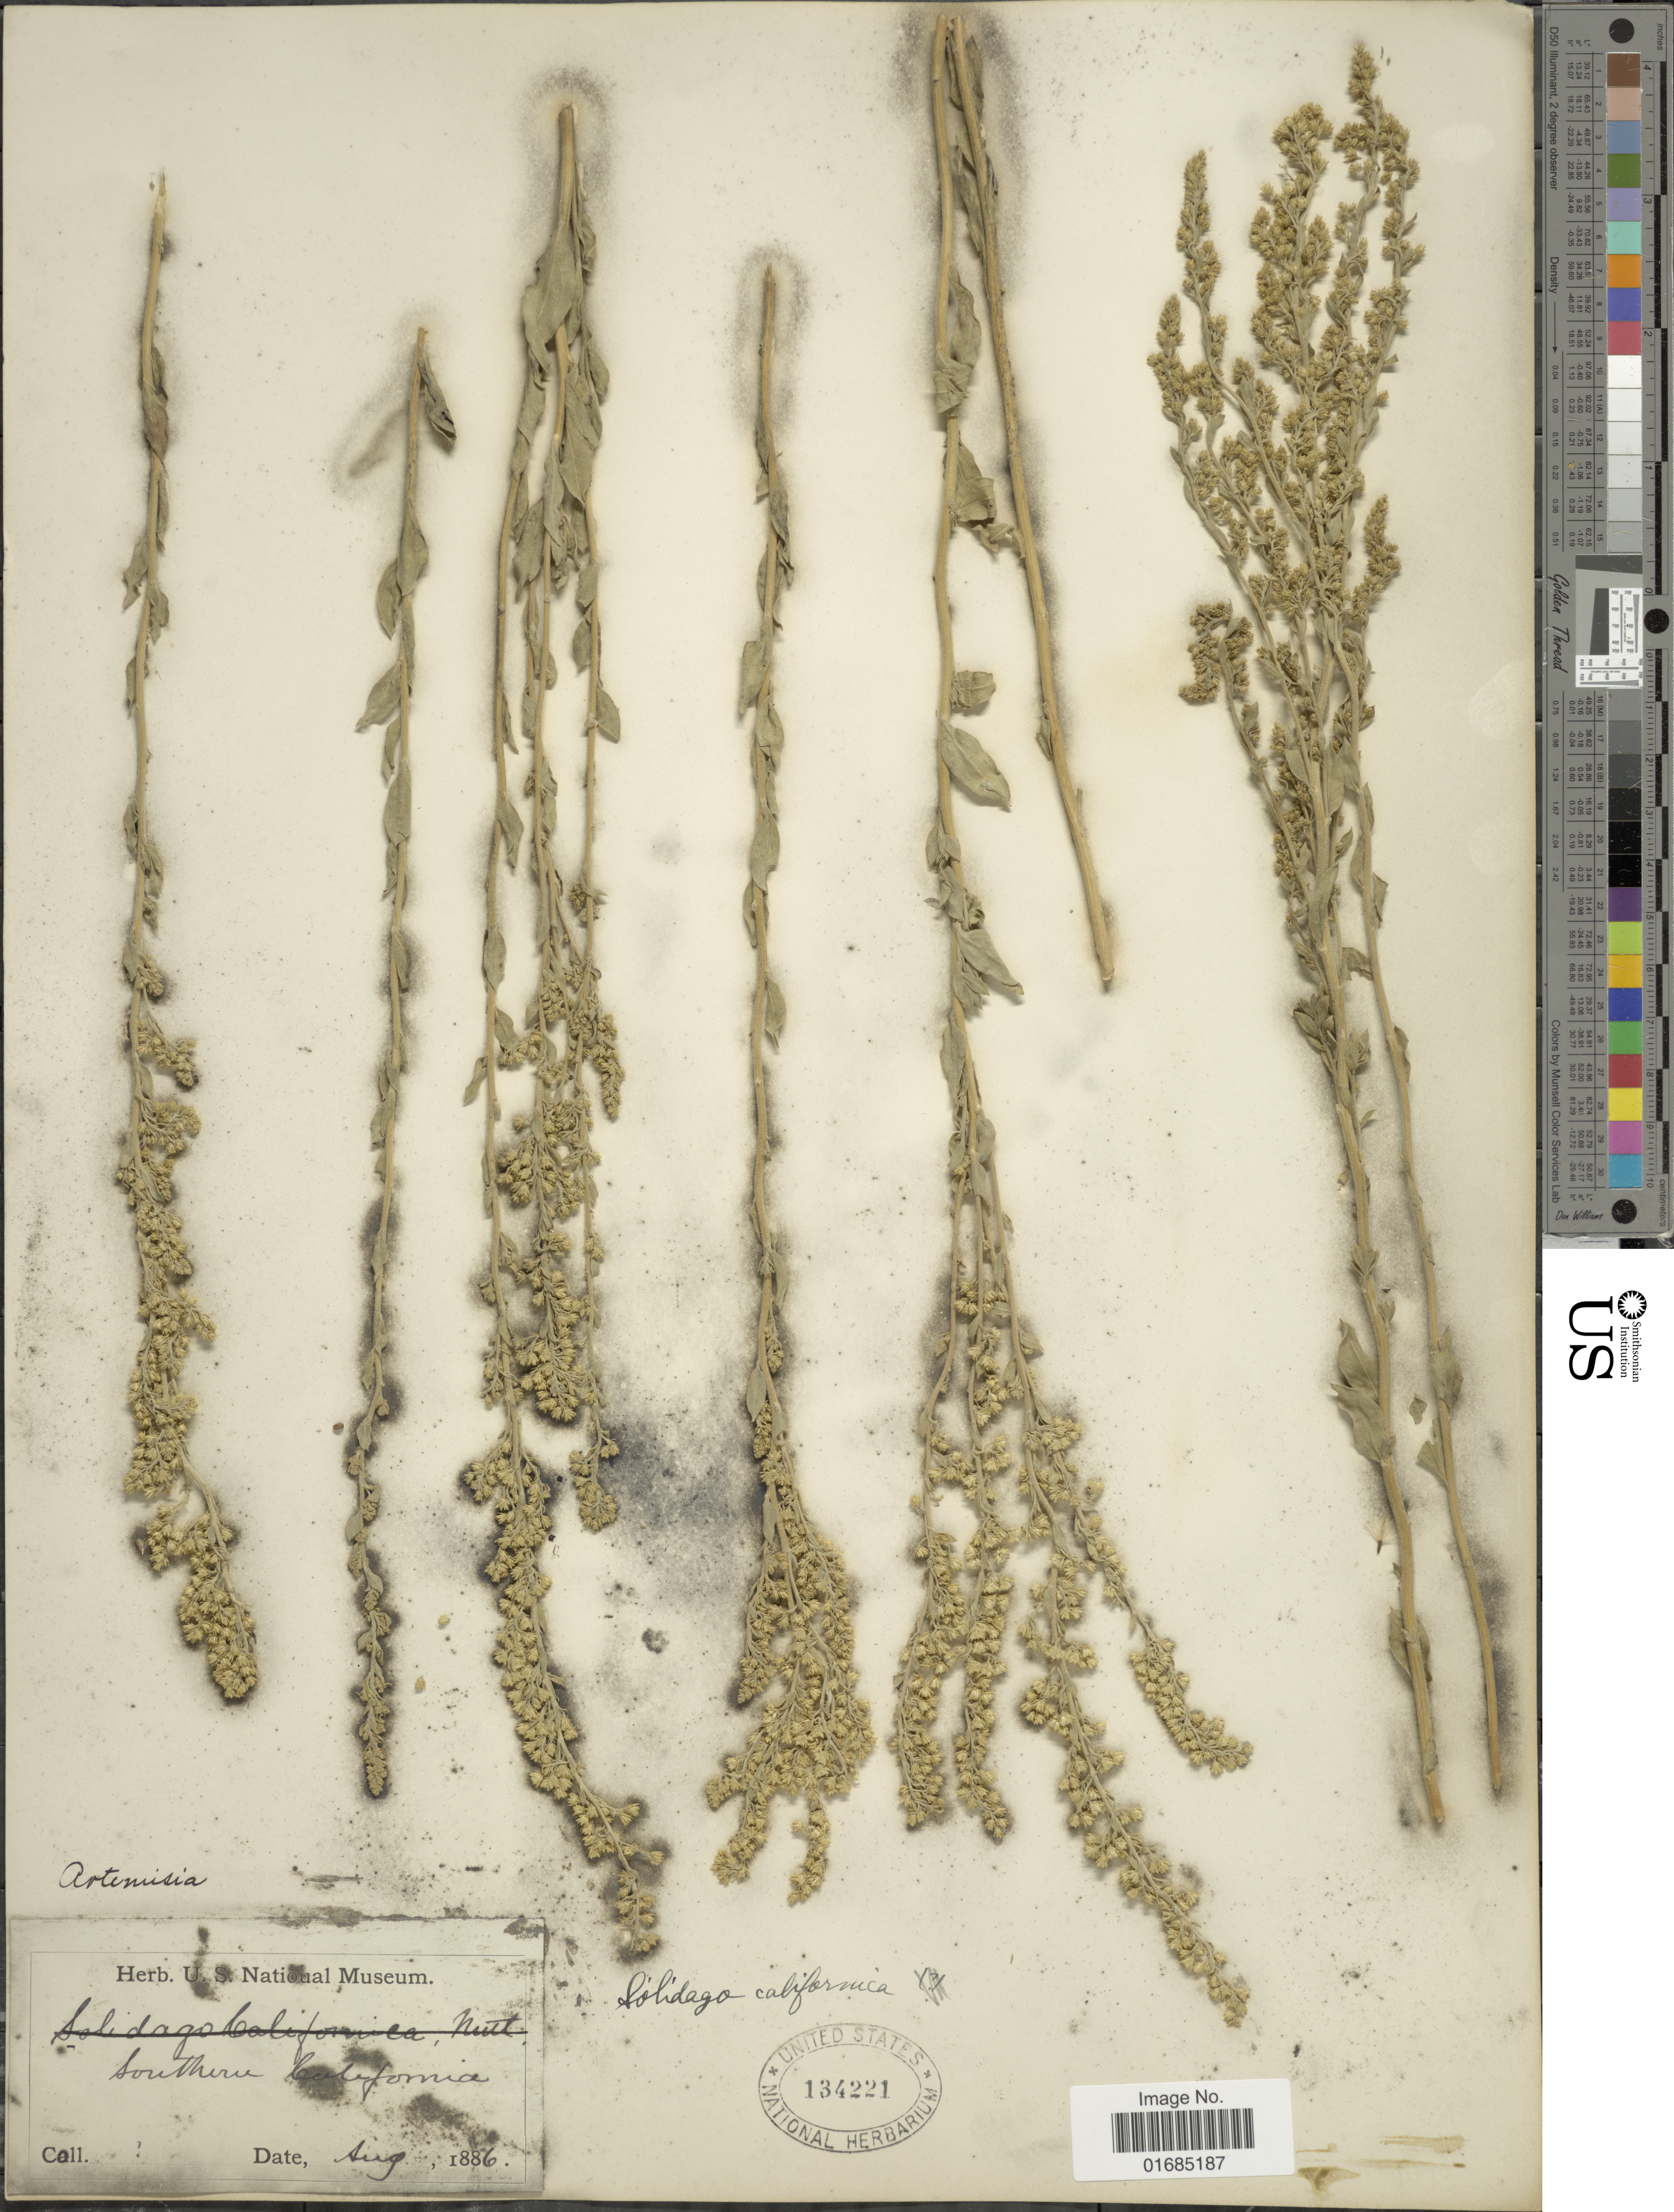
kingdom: Plantae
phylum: Tracheophyta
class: Magnoliopsida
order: Asterales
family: Asteraceae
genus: Solidago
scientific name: Solidago californica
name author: Nutt.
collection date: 1886-08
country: United States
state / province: California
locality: Southern California.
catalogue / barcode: US 134221